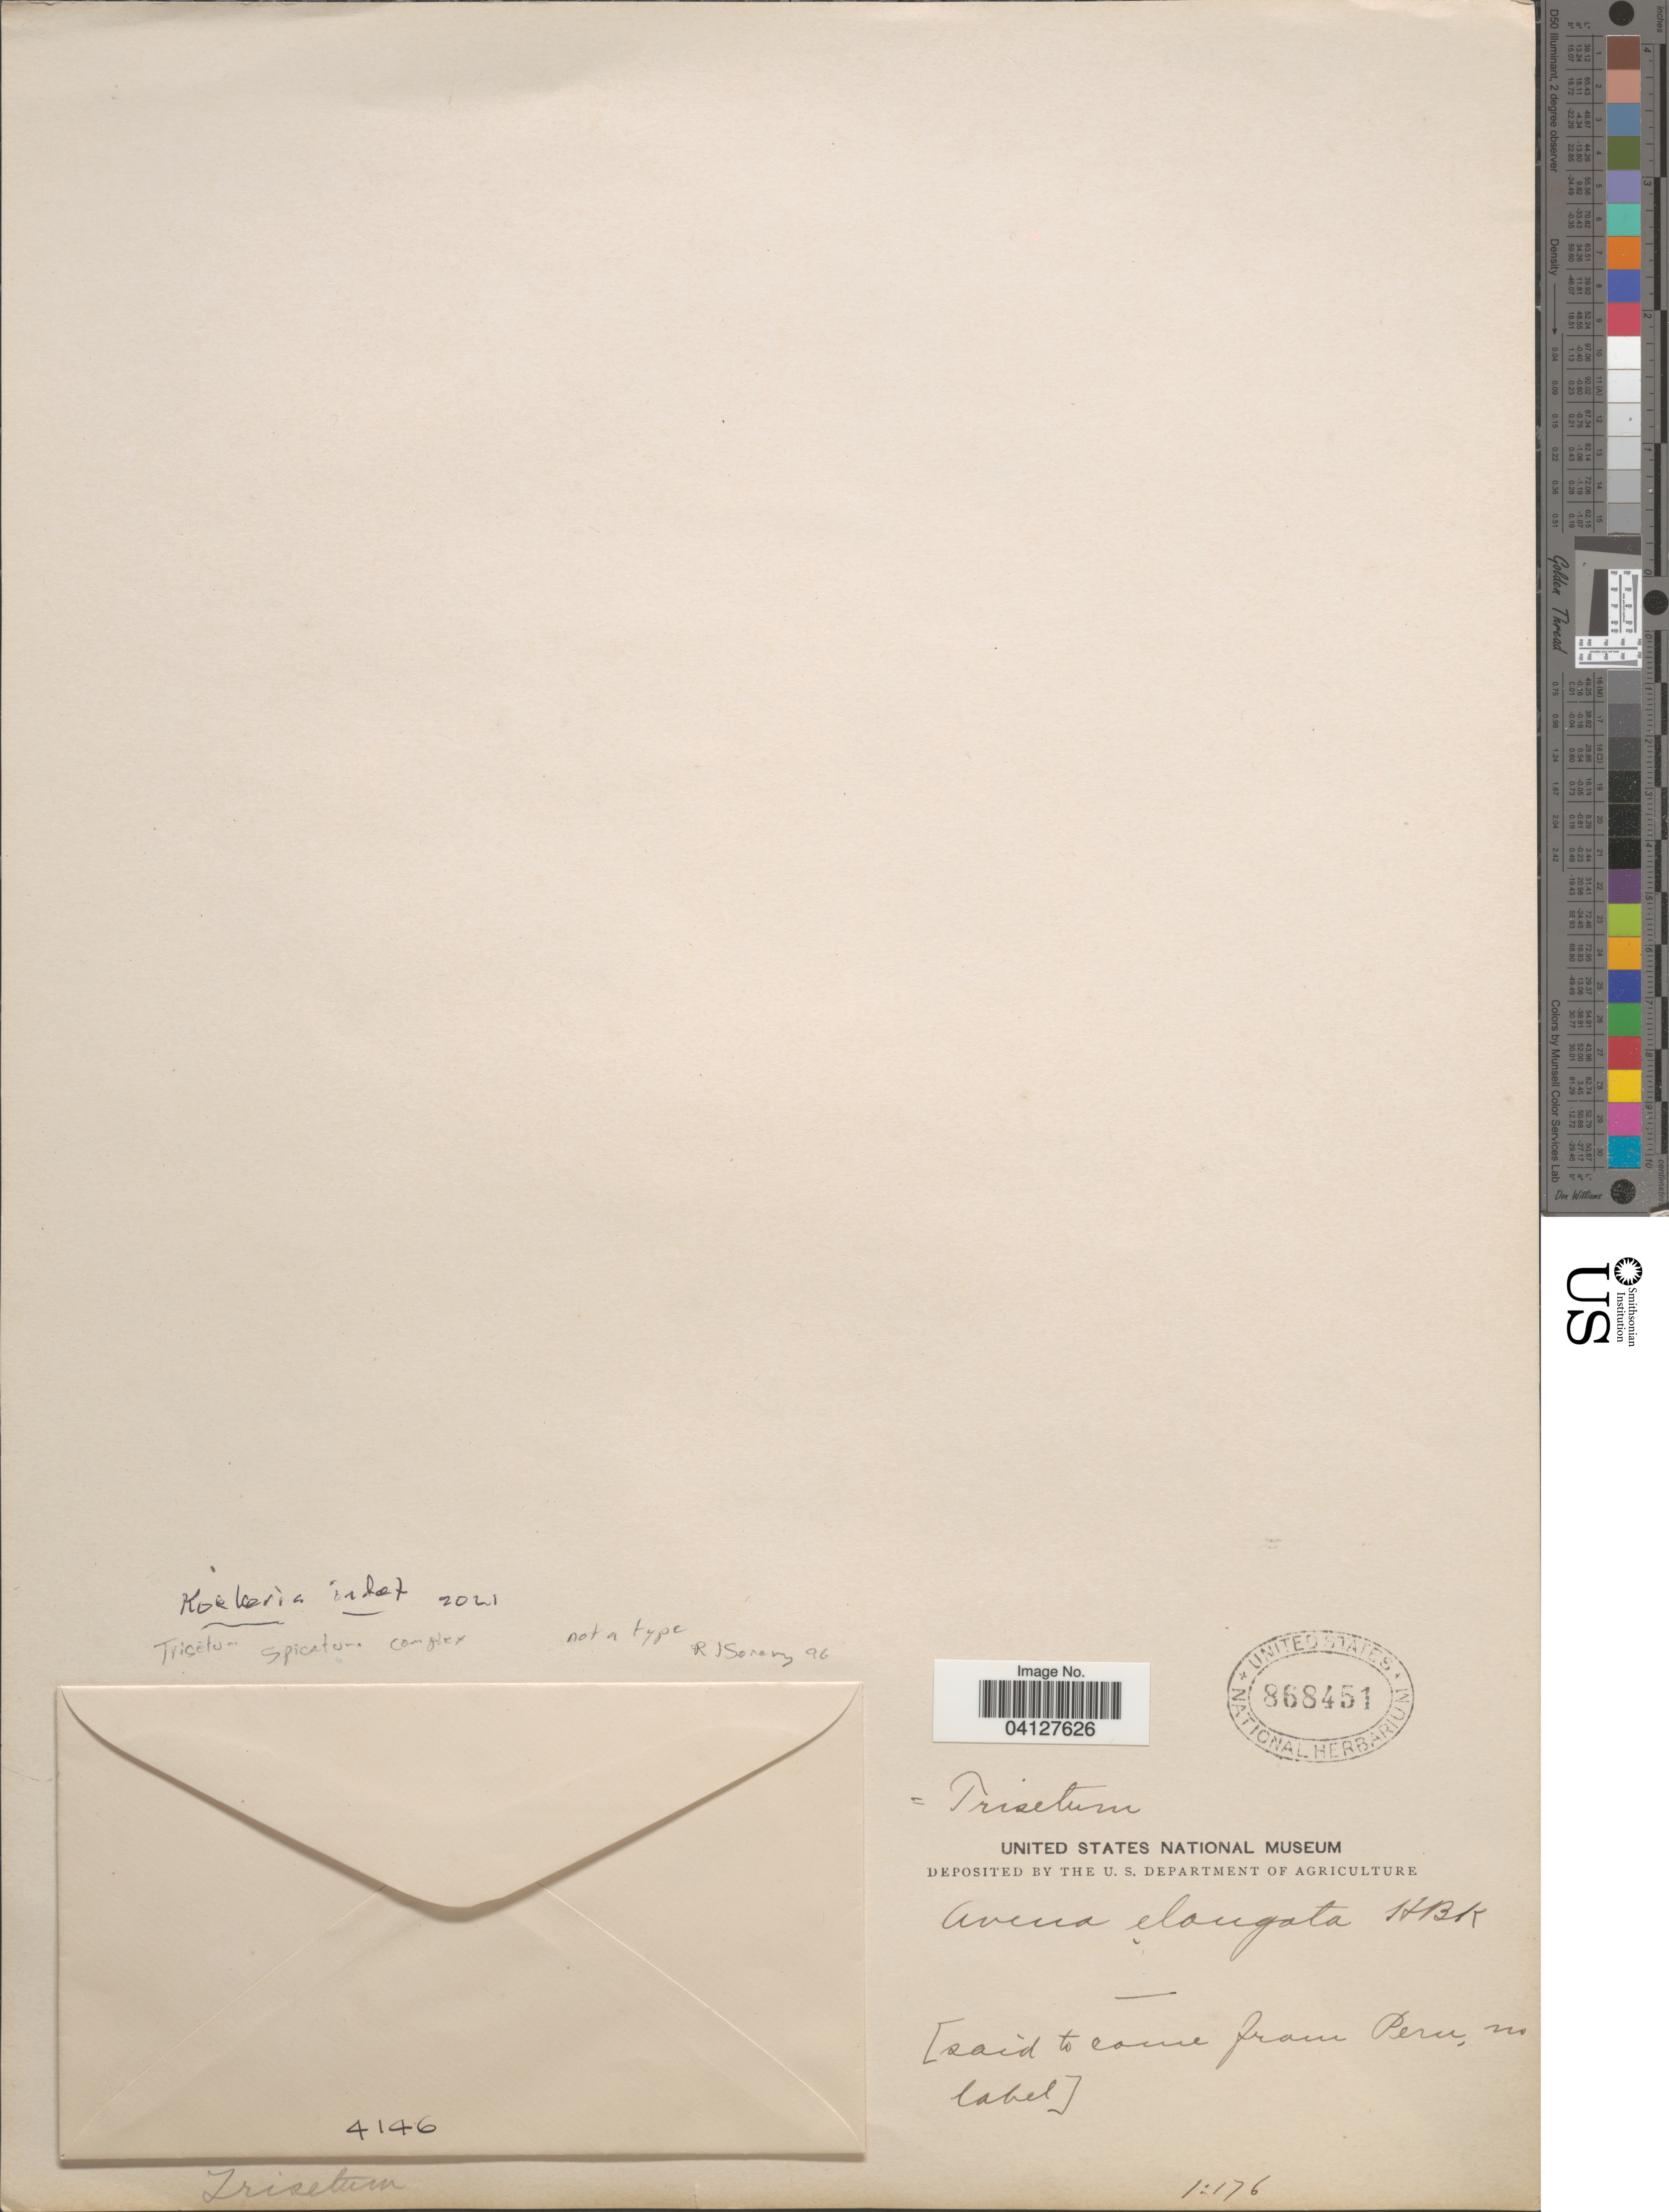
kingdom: Plantae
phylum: Tracheophyta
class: Liliopsida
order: Poales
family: Poaceae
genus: Avena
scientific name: Avena elongata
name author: Kunth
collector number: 4146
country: Peru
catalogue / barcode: US 868451